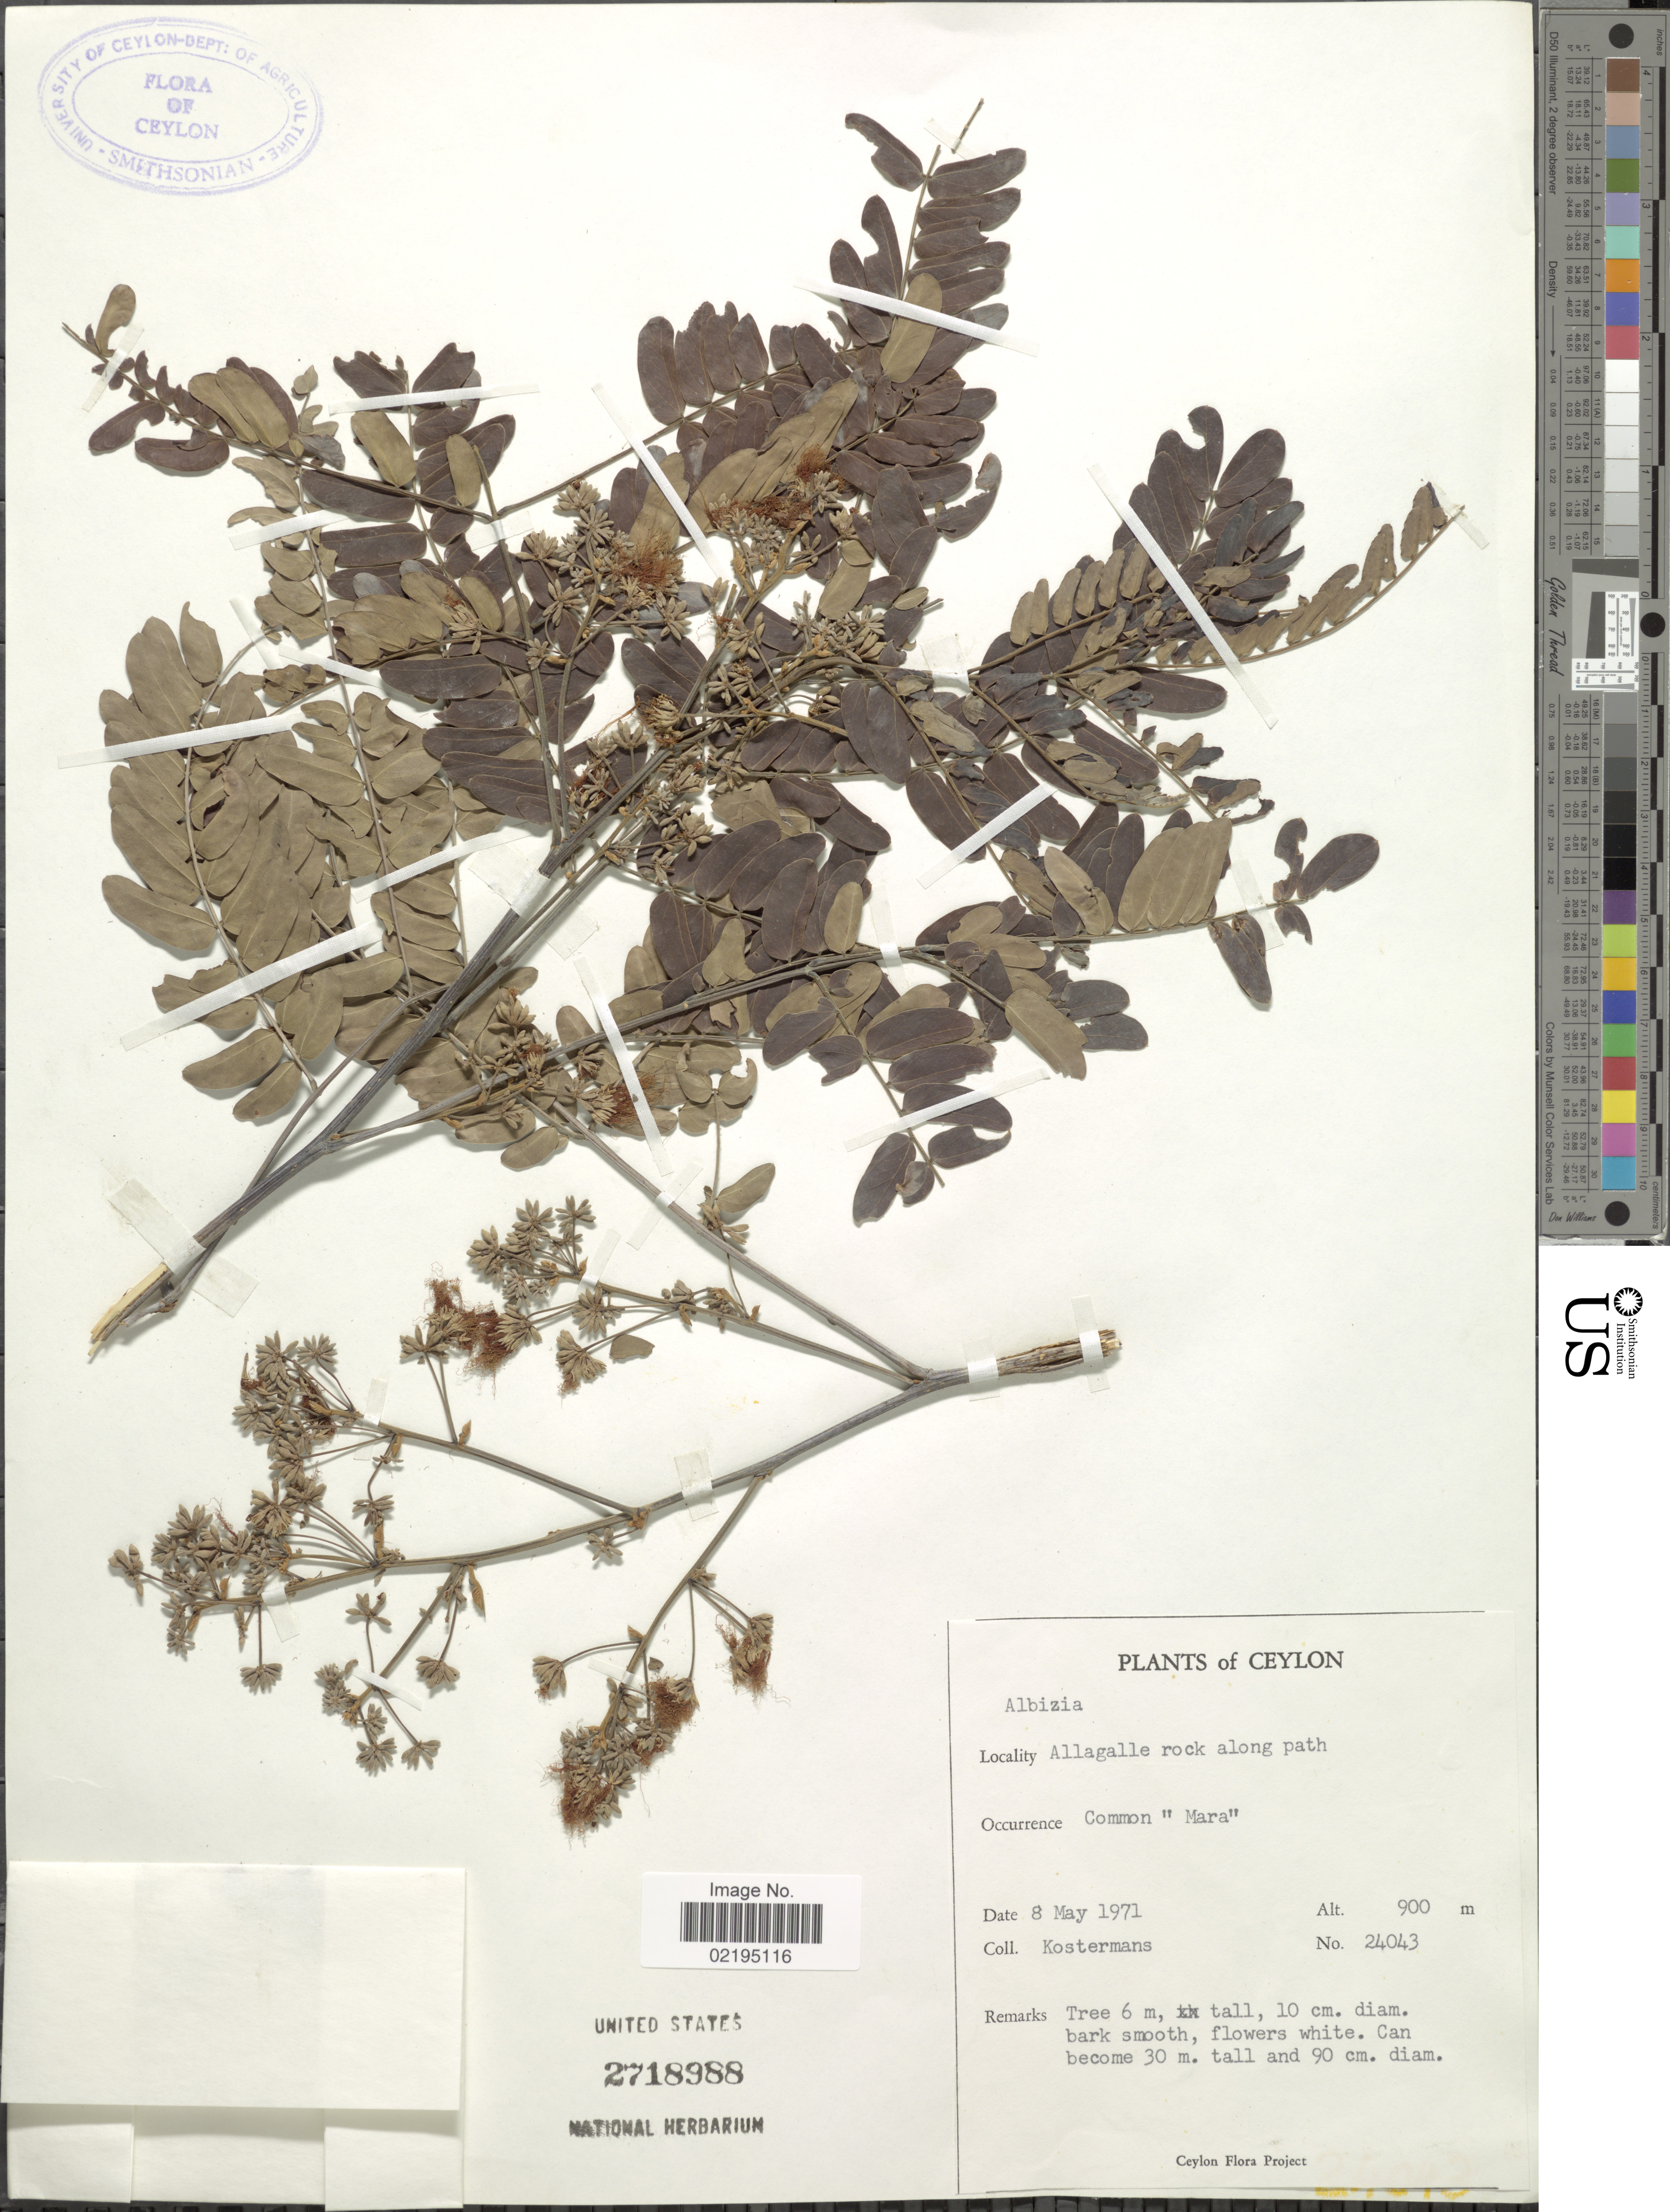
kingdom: Plantae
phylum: Tracheophyta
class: Magnoliopsida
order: Fabales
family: Fabaceae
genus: Albizia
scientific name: Albizia sp.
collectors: A. J. G. Kostermans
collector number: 24043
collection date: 1971-05-08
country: Sri Lanka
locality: Ceylon, Allagalle rock along path.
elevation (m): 900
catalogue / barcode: US 2718988